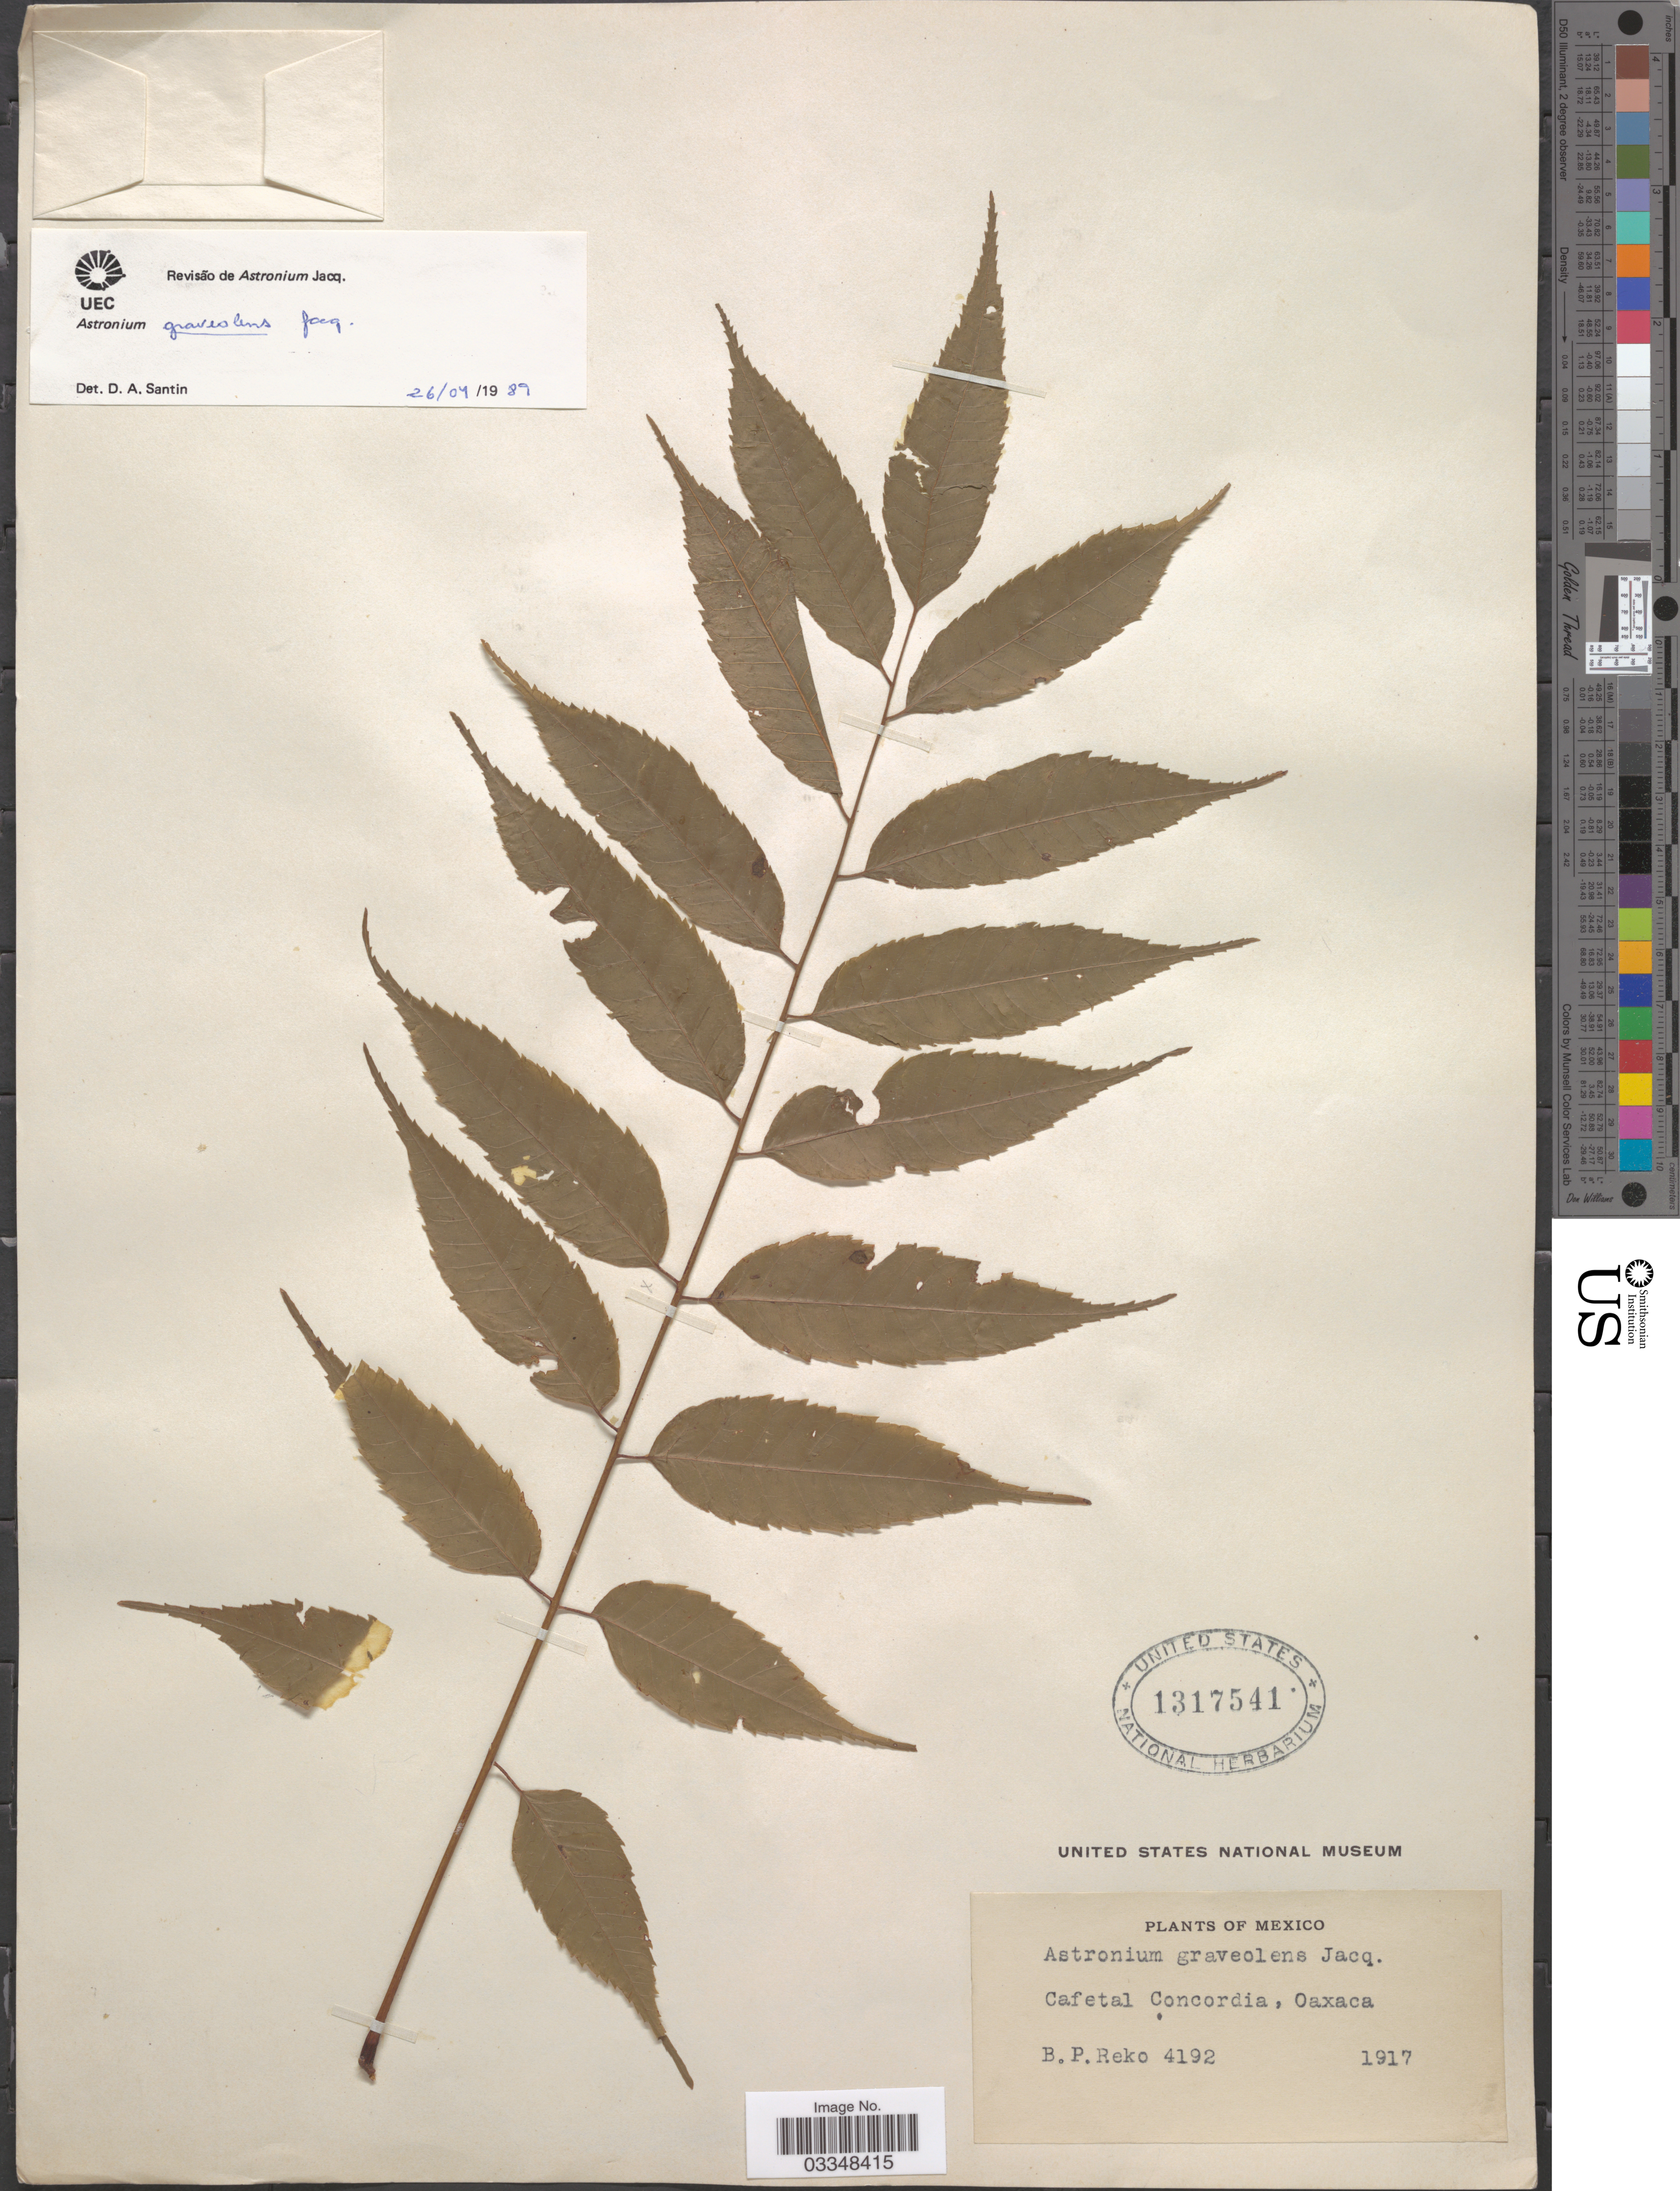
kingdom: Plantae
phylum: Tracheophyta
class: Magnoliopsida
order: Sapindales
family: Anacardiaceae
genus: Astronium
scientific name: Astronium graveolens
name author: Jacq.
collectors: B. P. Reko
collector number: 4192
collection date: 1917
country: Mexico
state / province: Oaxaca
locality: Cafetal Concordia.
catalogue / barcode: US 1317541